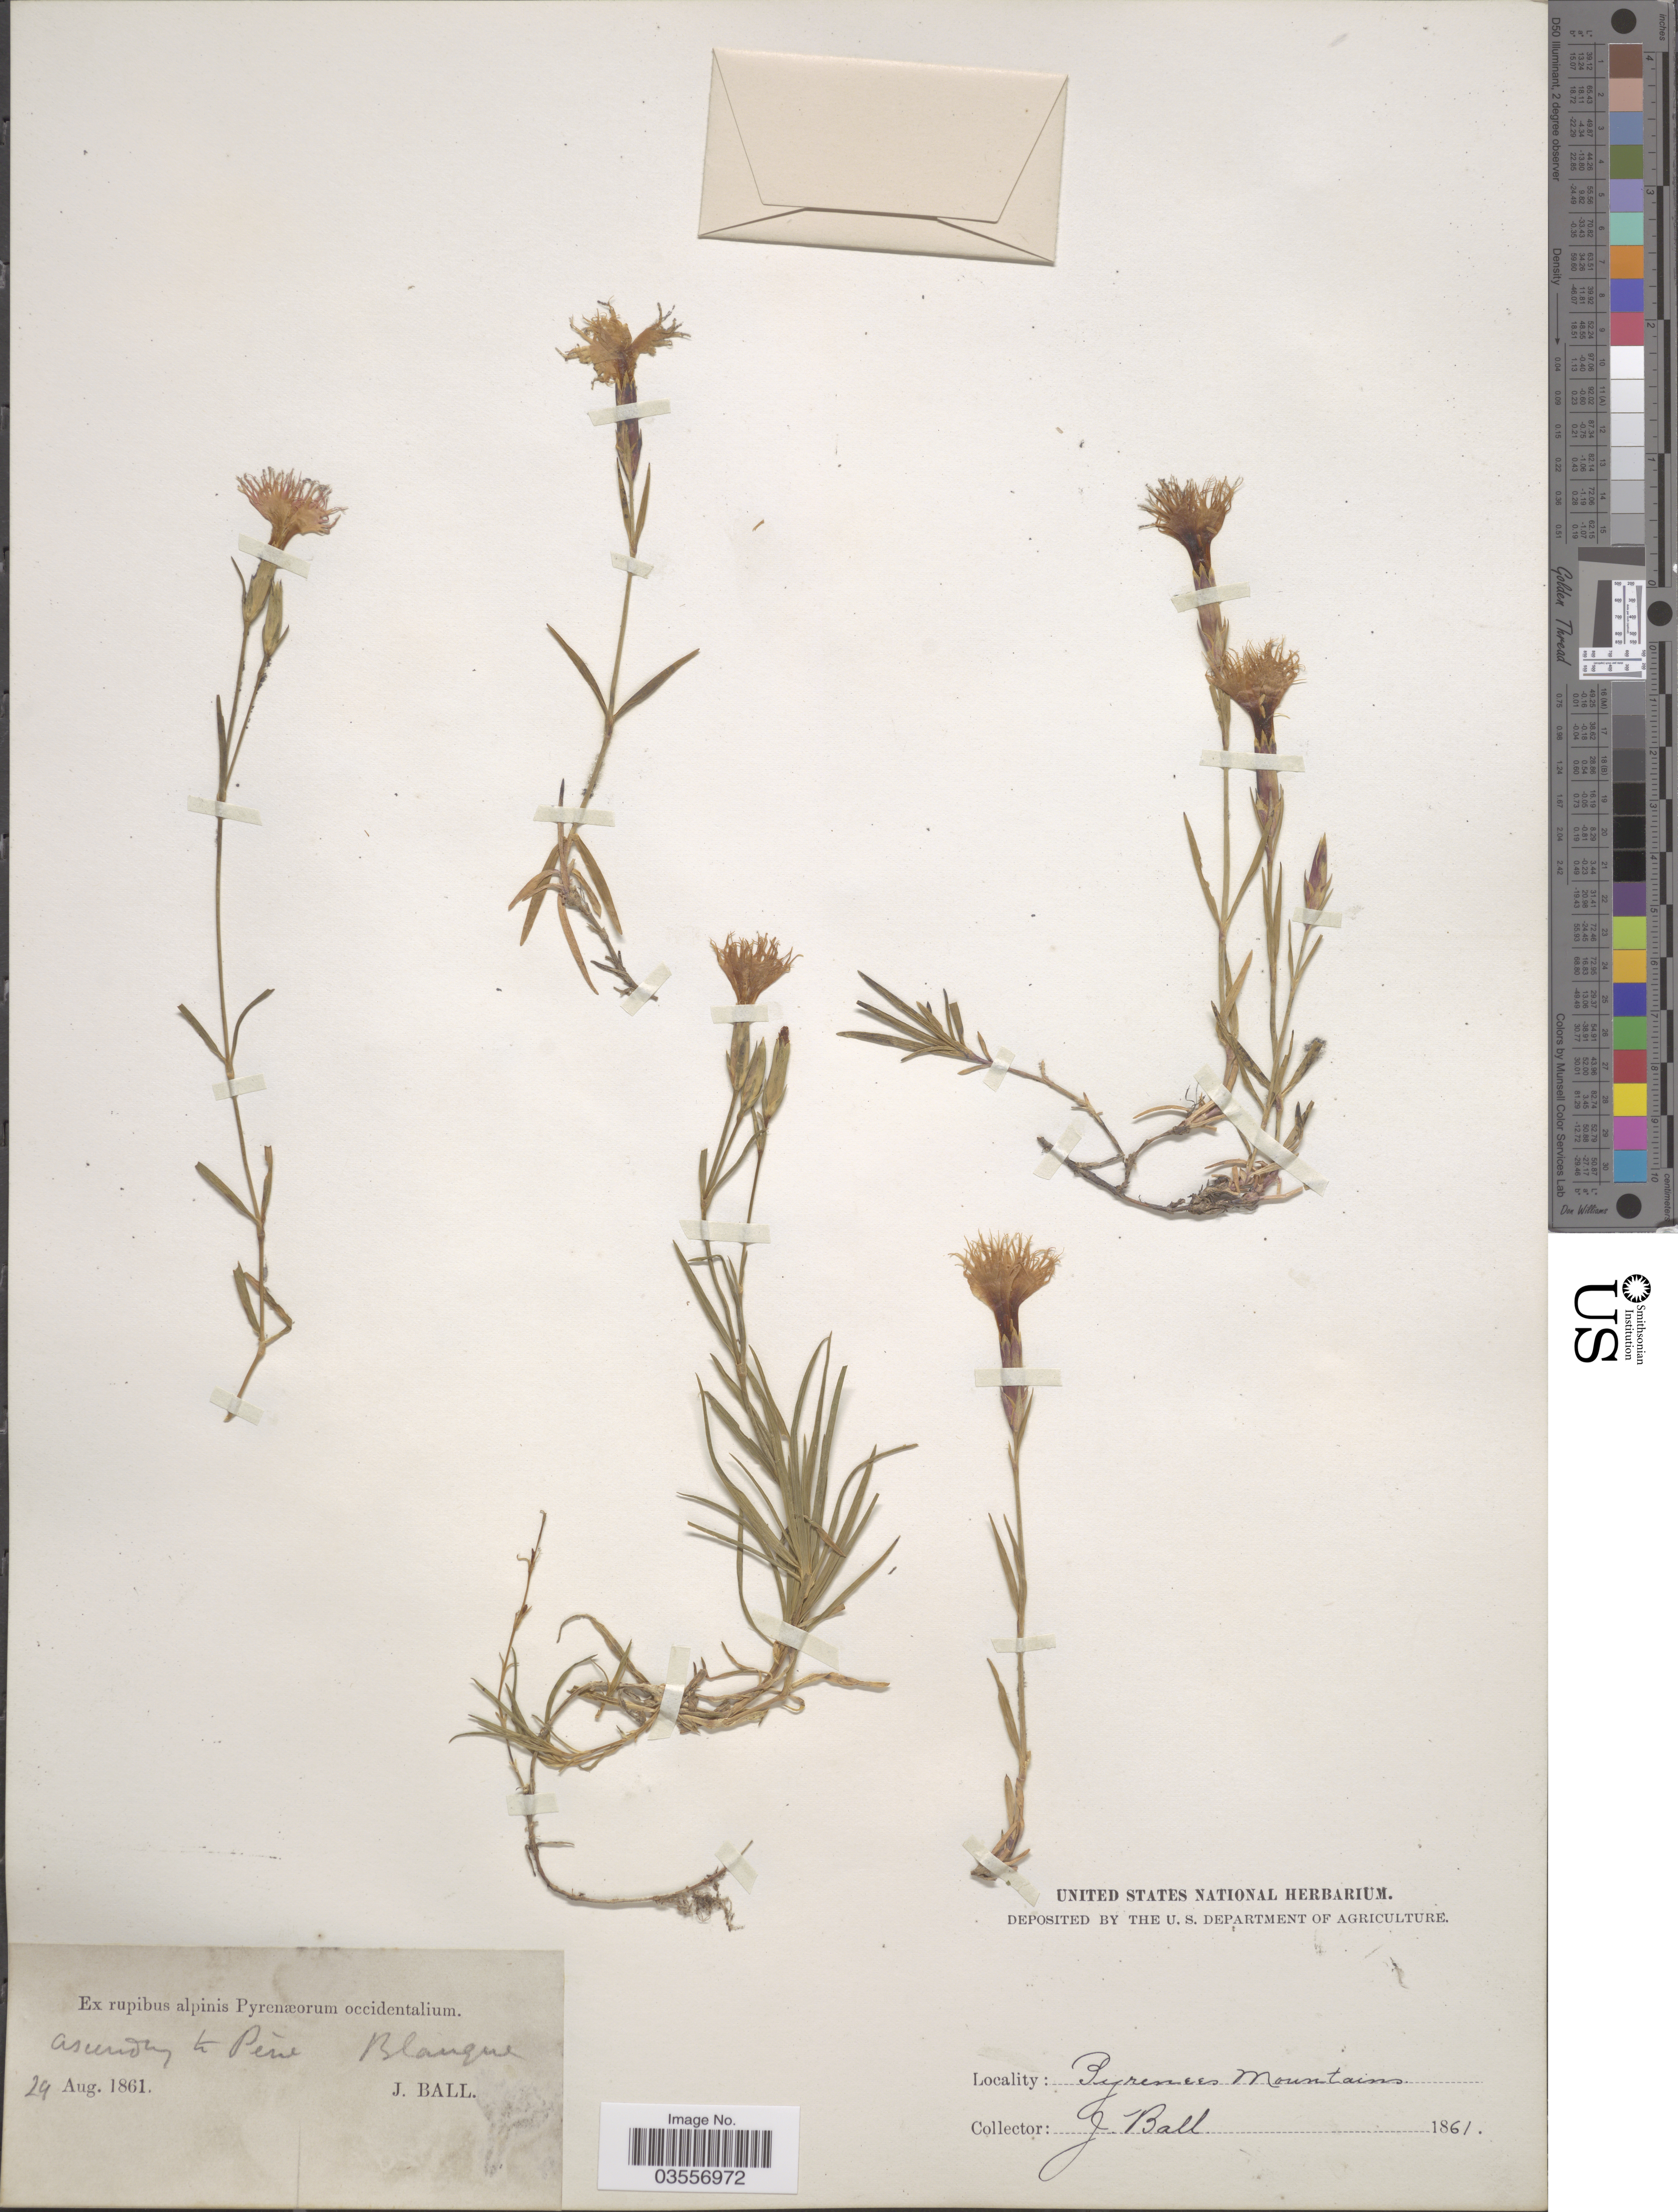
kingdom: Plantae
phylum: Tracheophyta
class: Magnoliopsida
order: Caryophyllales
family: Caryophyllaceae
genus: Dianthus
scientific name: Dianthus sp.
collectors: J. Ball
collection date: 1861-08-29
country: France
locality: Ex rupibus alpinis Pyrenæorum occidentalium. Ascendry to Péne Blanque. Pyrenees Mountains.